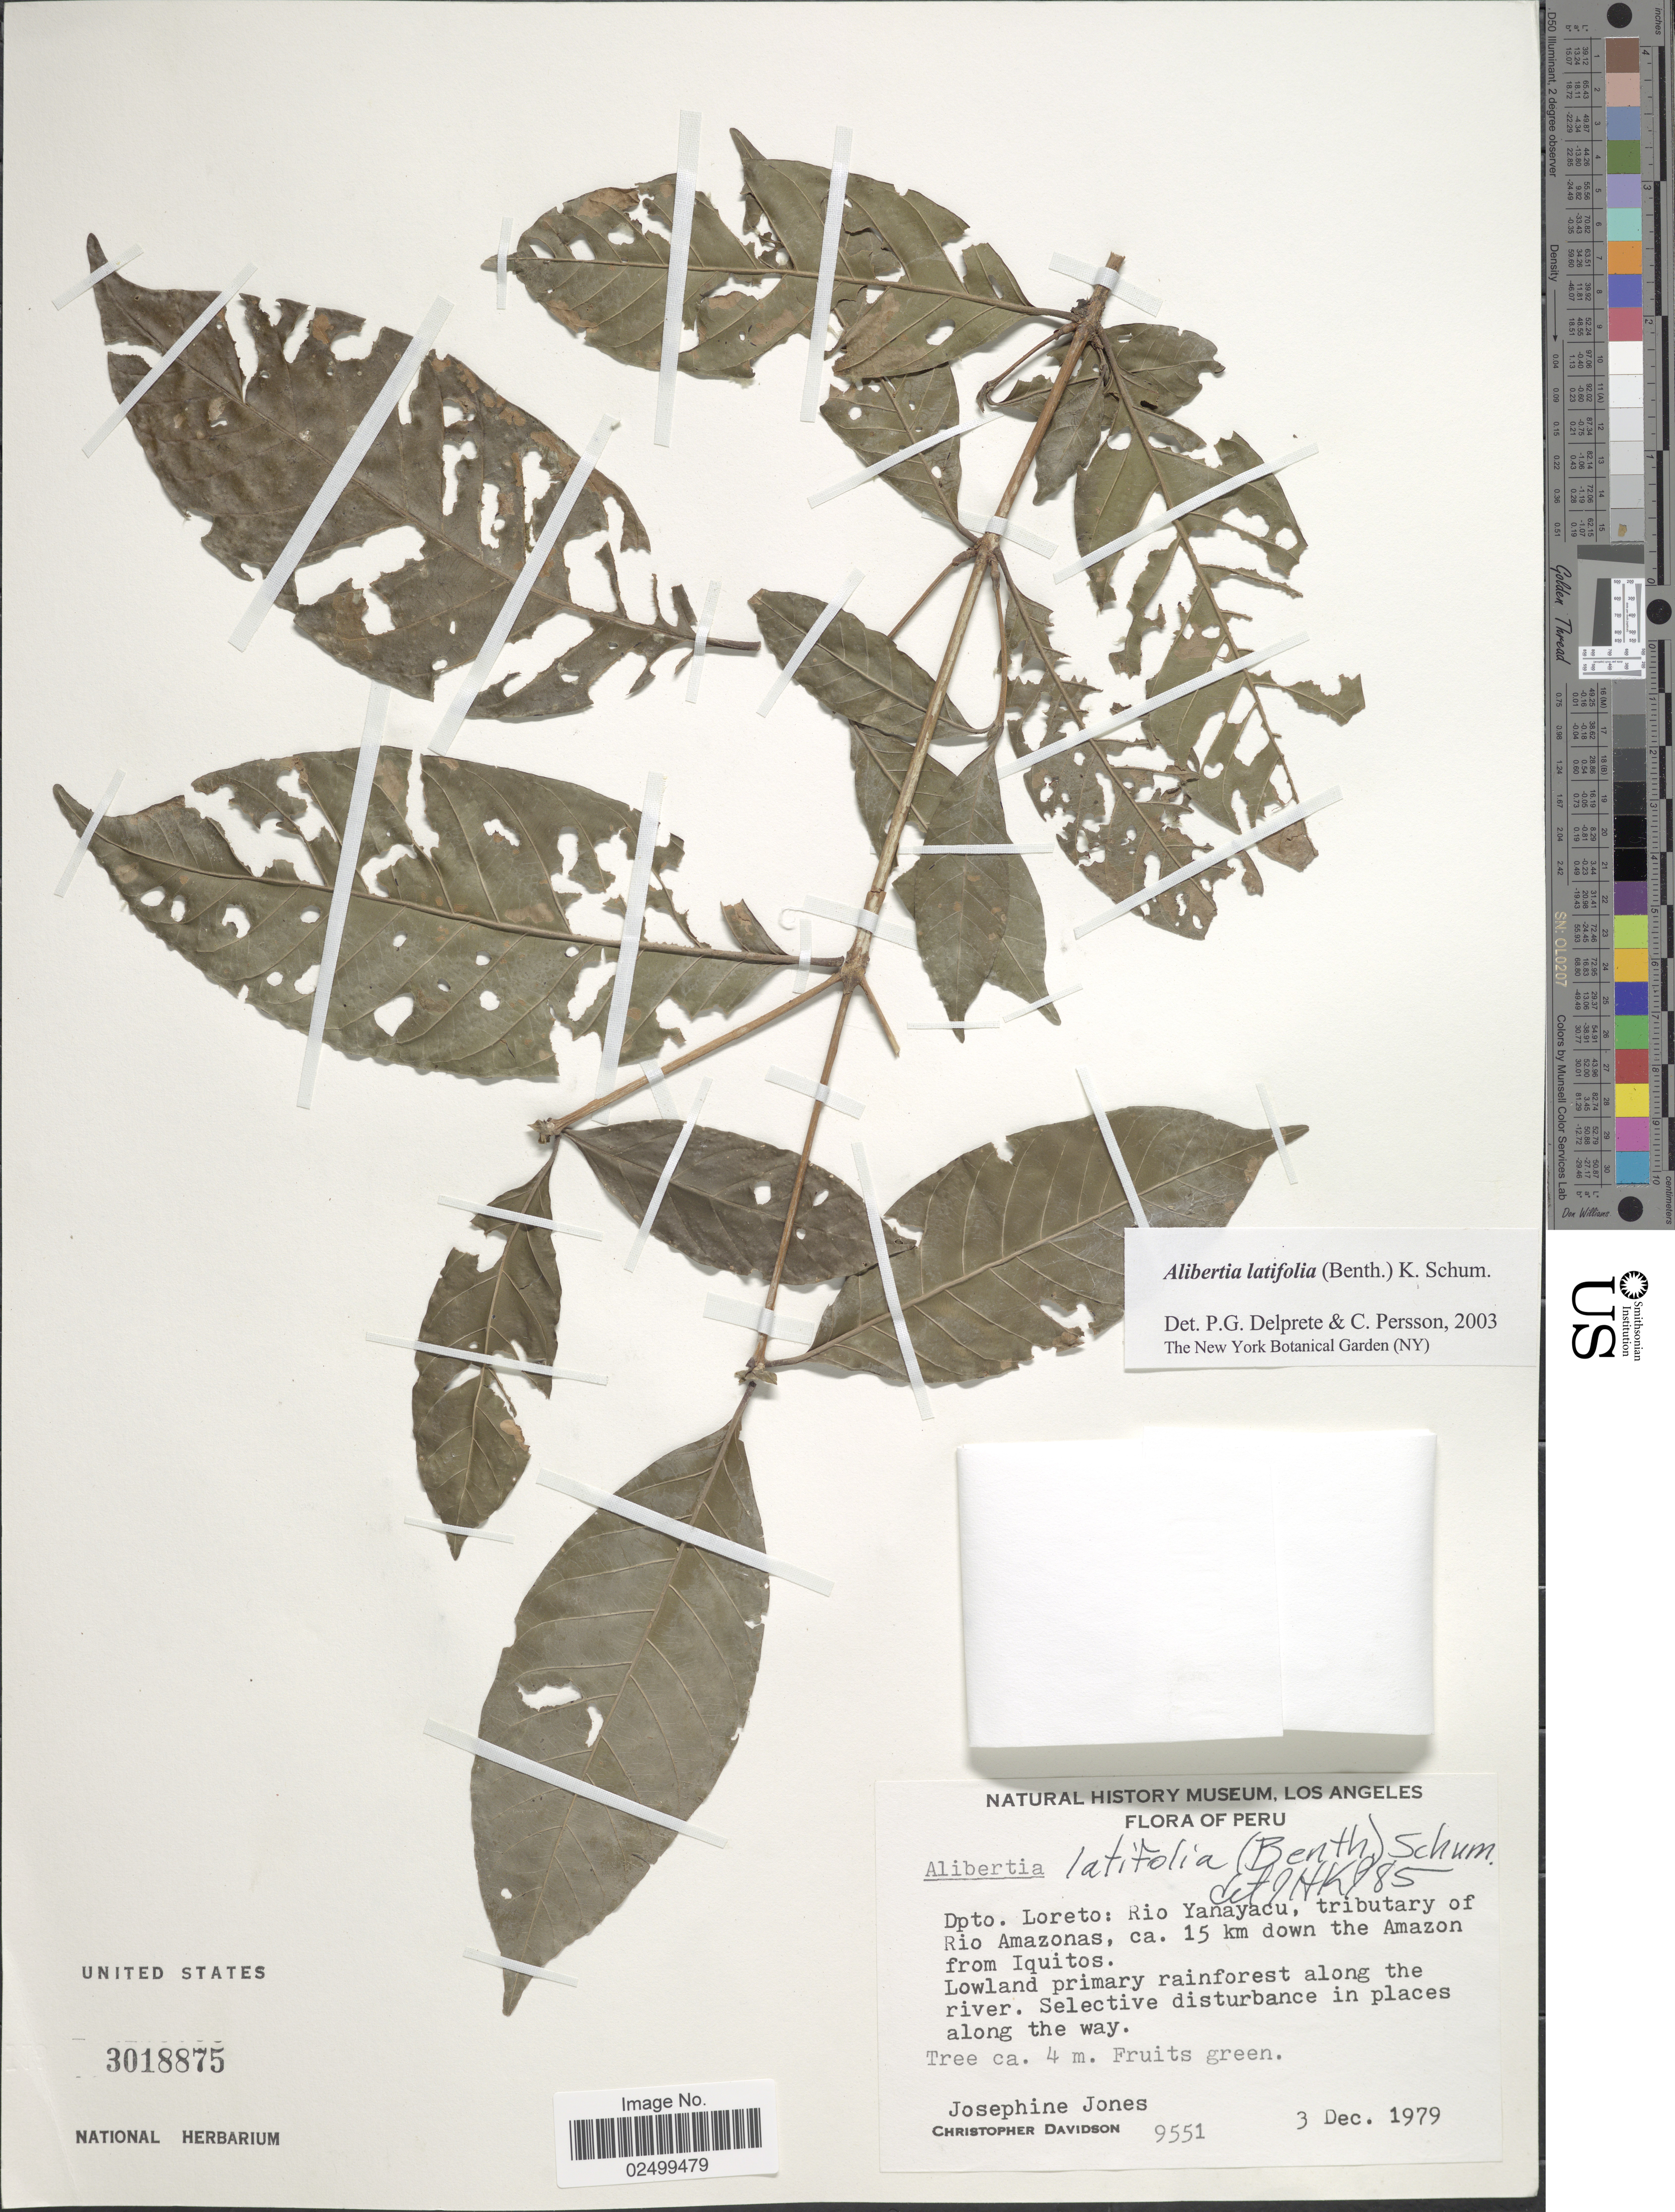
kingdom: Plantae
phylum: Tracheophyta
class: Magnoliopsida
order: Gentianales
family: Rubiaceae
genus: Alibertia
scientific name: Alibertia latifolia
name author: (Benth.) K. Schum.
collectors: J. Jones & C. Davidson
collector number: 9551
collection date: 1979-12-03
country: Peru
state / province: Loreto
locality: Dpto. Loreto: Rio Yanayacu, tributary of Rio Amazonas, ca 15 km down the Amazon from Iquitos. Lowland primary rainforest along the river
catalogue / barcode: US 3018875